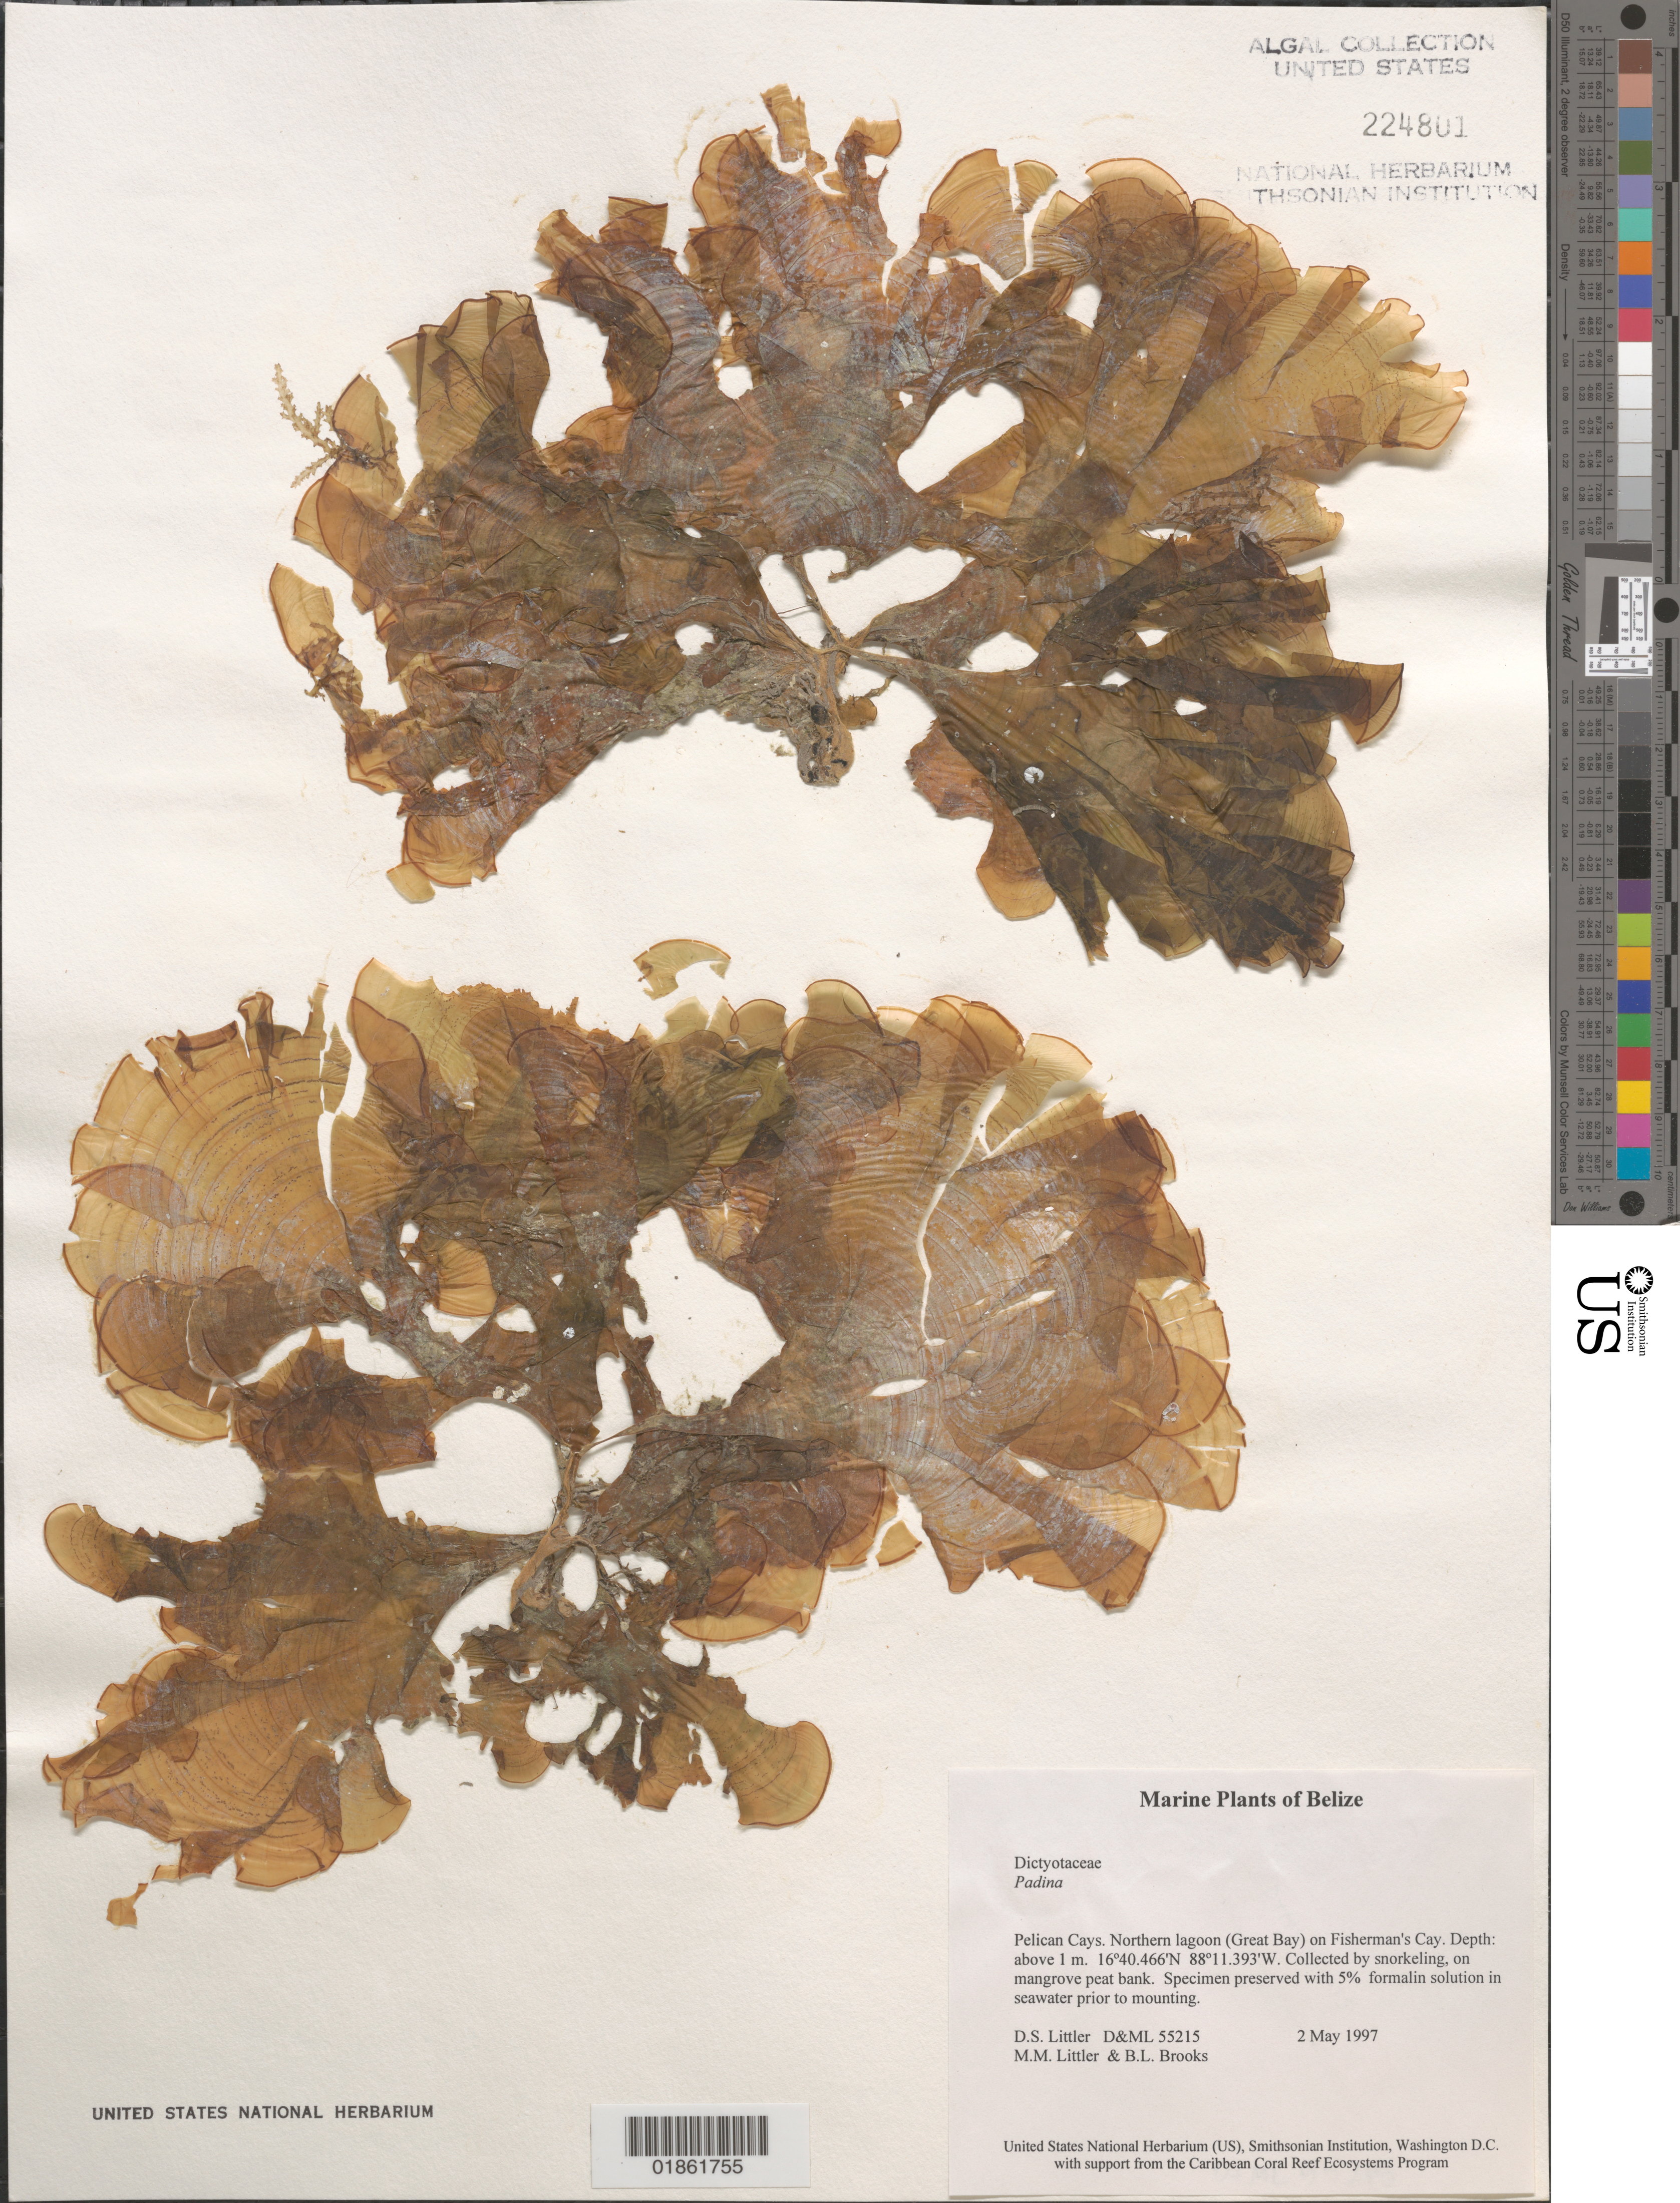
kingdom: Chromista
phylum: Ochrophyta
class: Phaeophyceae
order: Dictyotales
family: Dictyotaceae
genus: Padina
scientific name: Padina sp.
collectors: D. S. Littler & M. M. Littler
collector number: D&ML 55215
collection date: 1997-05-02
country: Belize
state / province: Stann Creek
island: Fisherman's Cay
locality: Pelican Cays. Fisherman's Cay, N side. Great Bay.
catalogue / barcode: US 224801